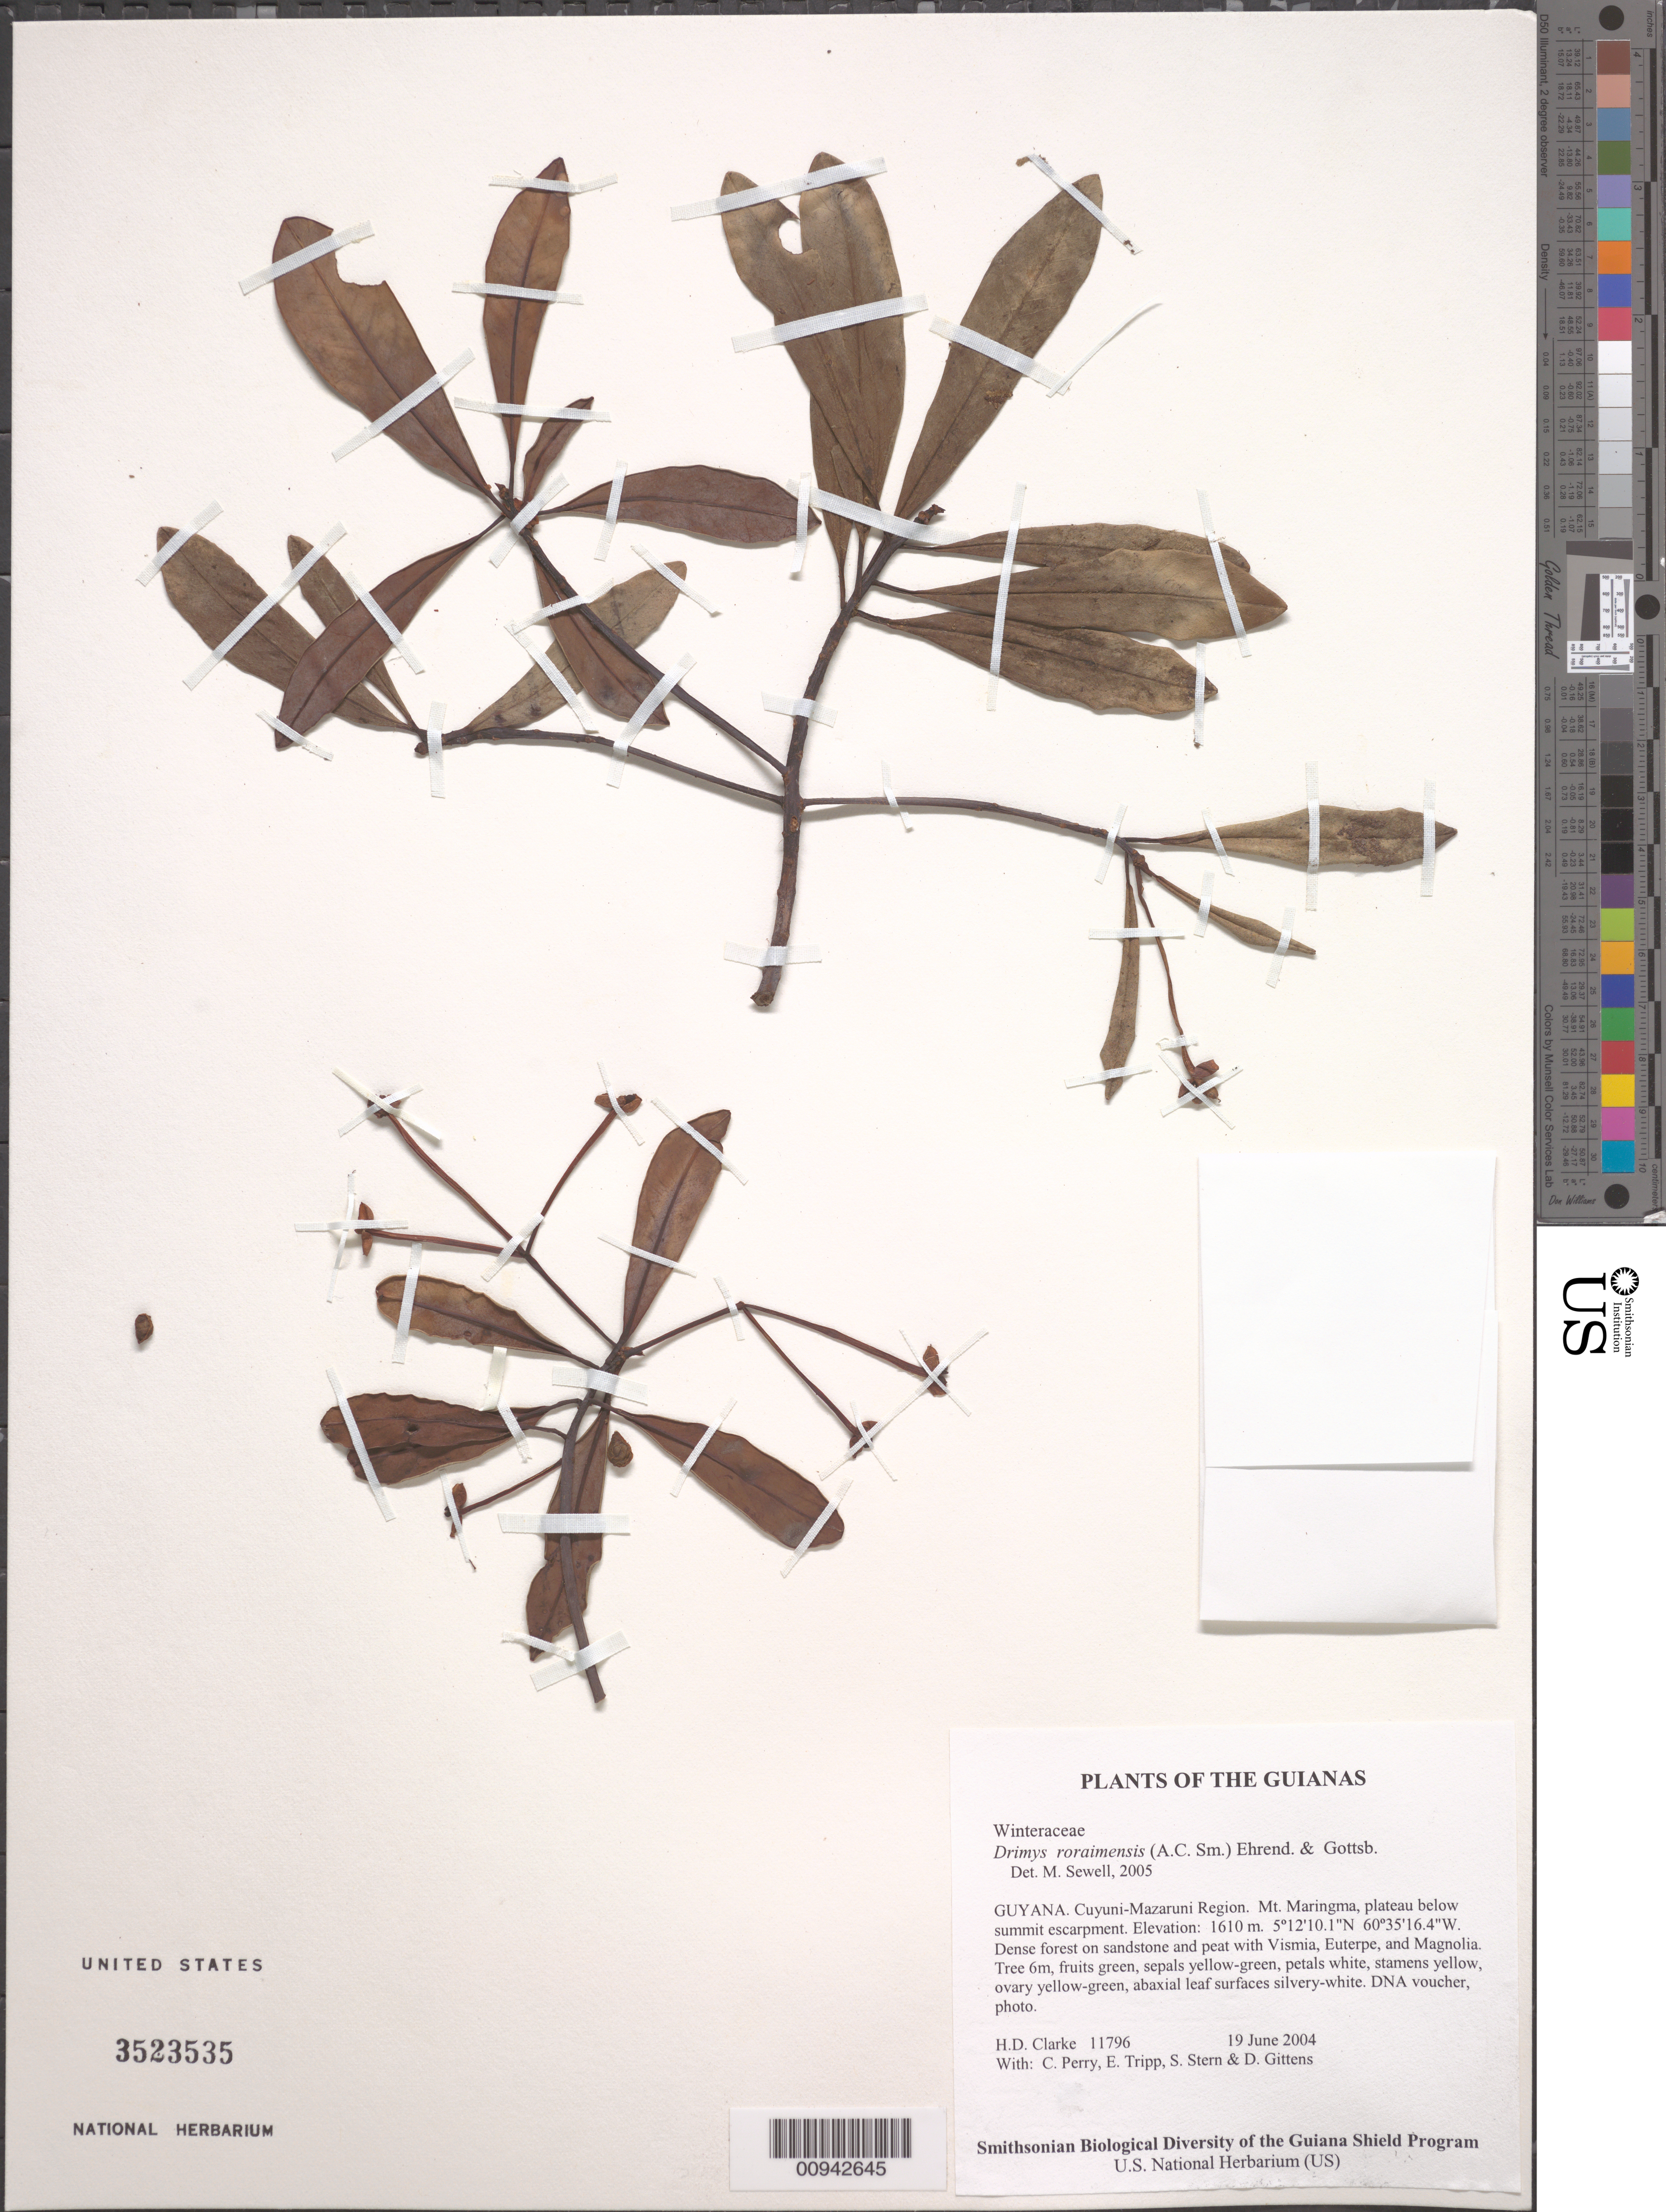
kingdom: Plantae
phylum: Tracheophyta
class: Magnoliopsida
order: Canellales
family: Winteraceae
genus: Drimys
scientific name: Drimys roraimensis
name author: (A.C. Sm.) Ehrend. & Gottsb.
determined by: Sewell, M.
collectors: H. D. Clarke, C. Perry, E. Tripp, S. R. Stern & D. Gittens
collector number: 11796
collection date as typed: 19 June 2004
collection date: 2004-06-19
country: Guyana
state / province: Cuyuni-Mazaruni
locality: Mt. Maringma, plateau below summit escarpment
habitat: Dense forest on sandstone and peat with Vismia, Euterpe, and Magnolia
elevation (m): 1610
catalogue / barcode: US 3523535